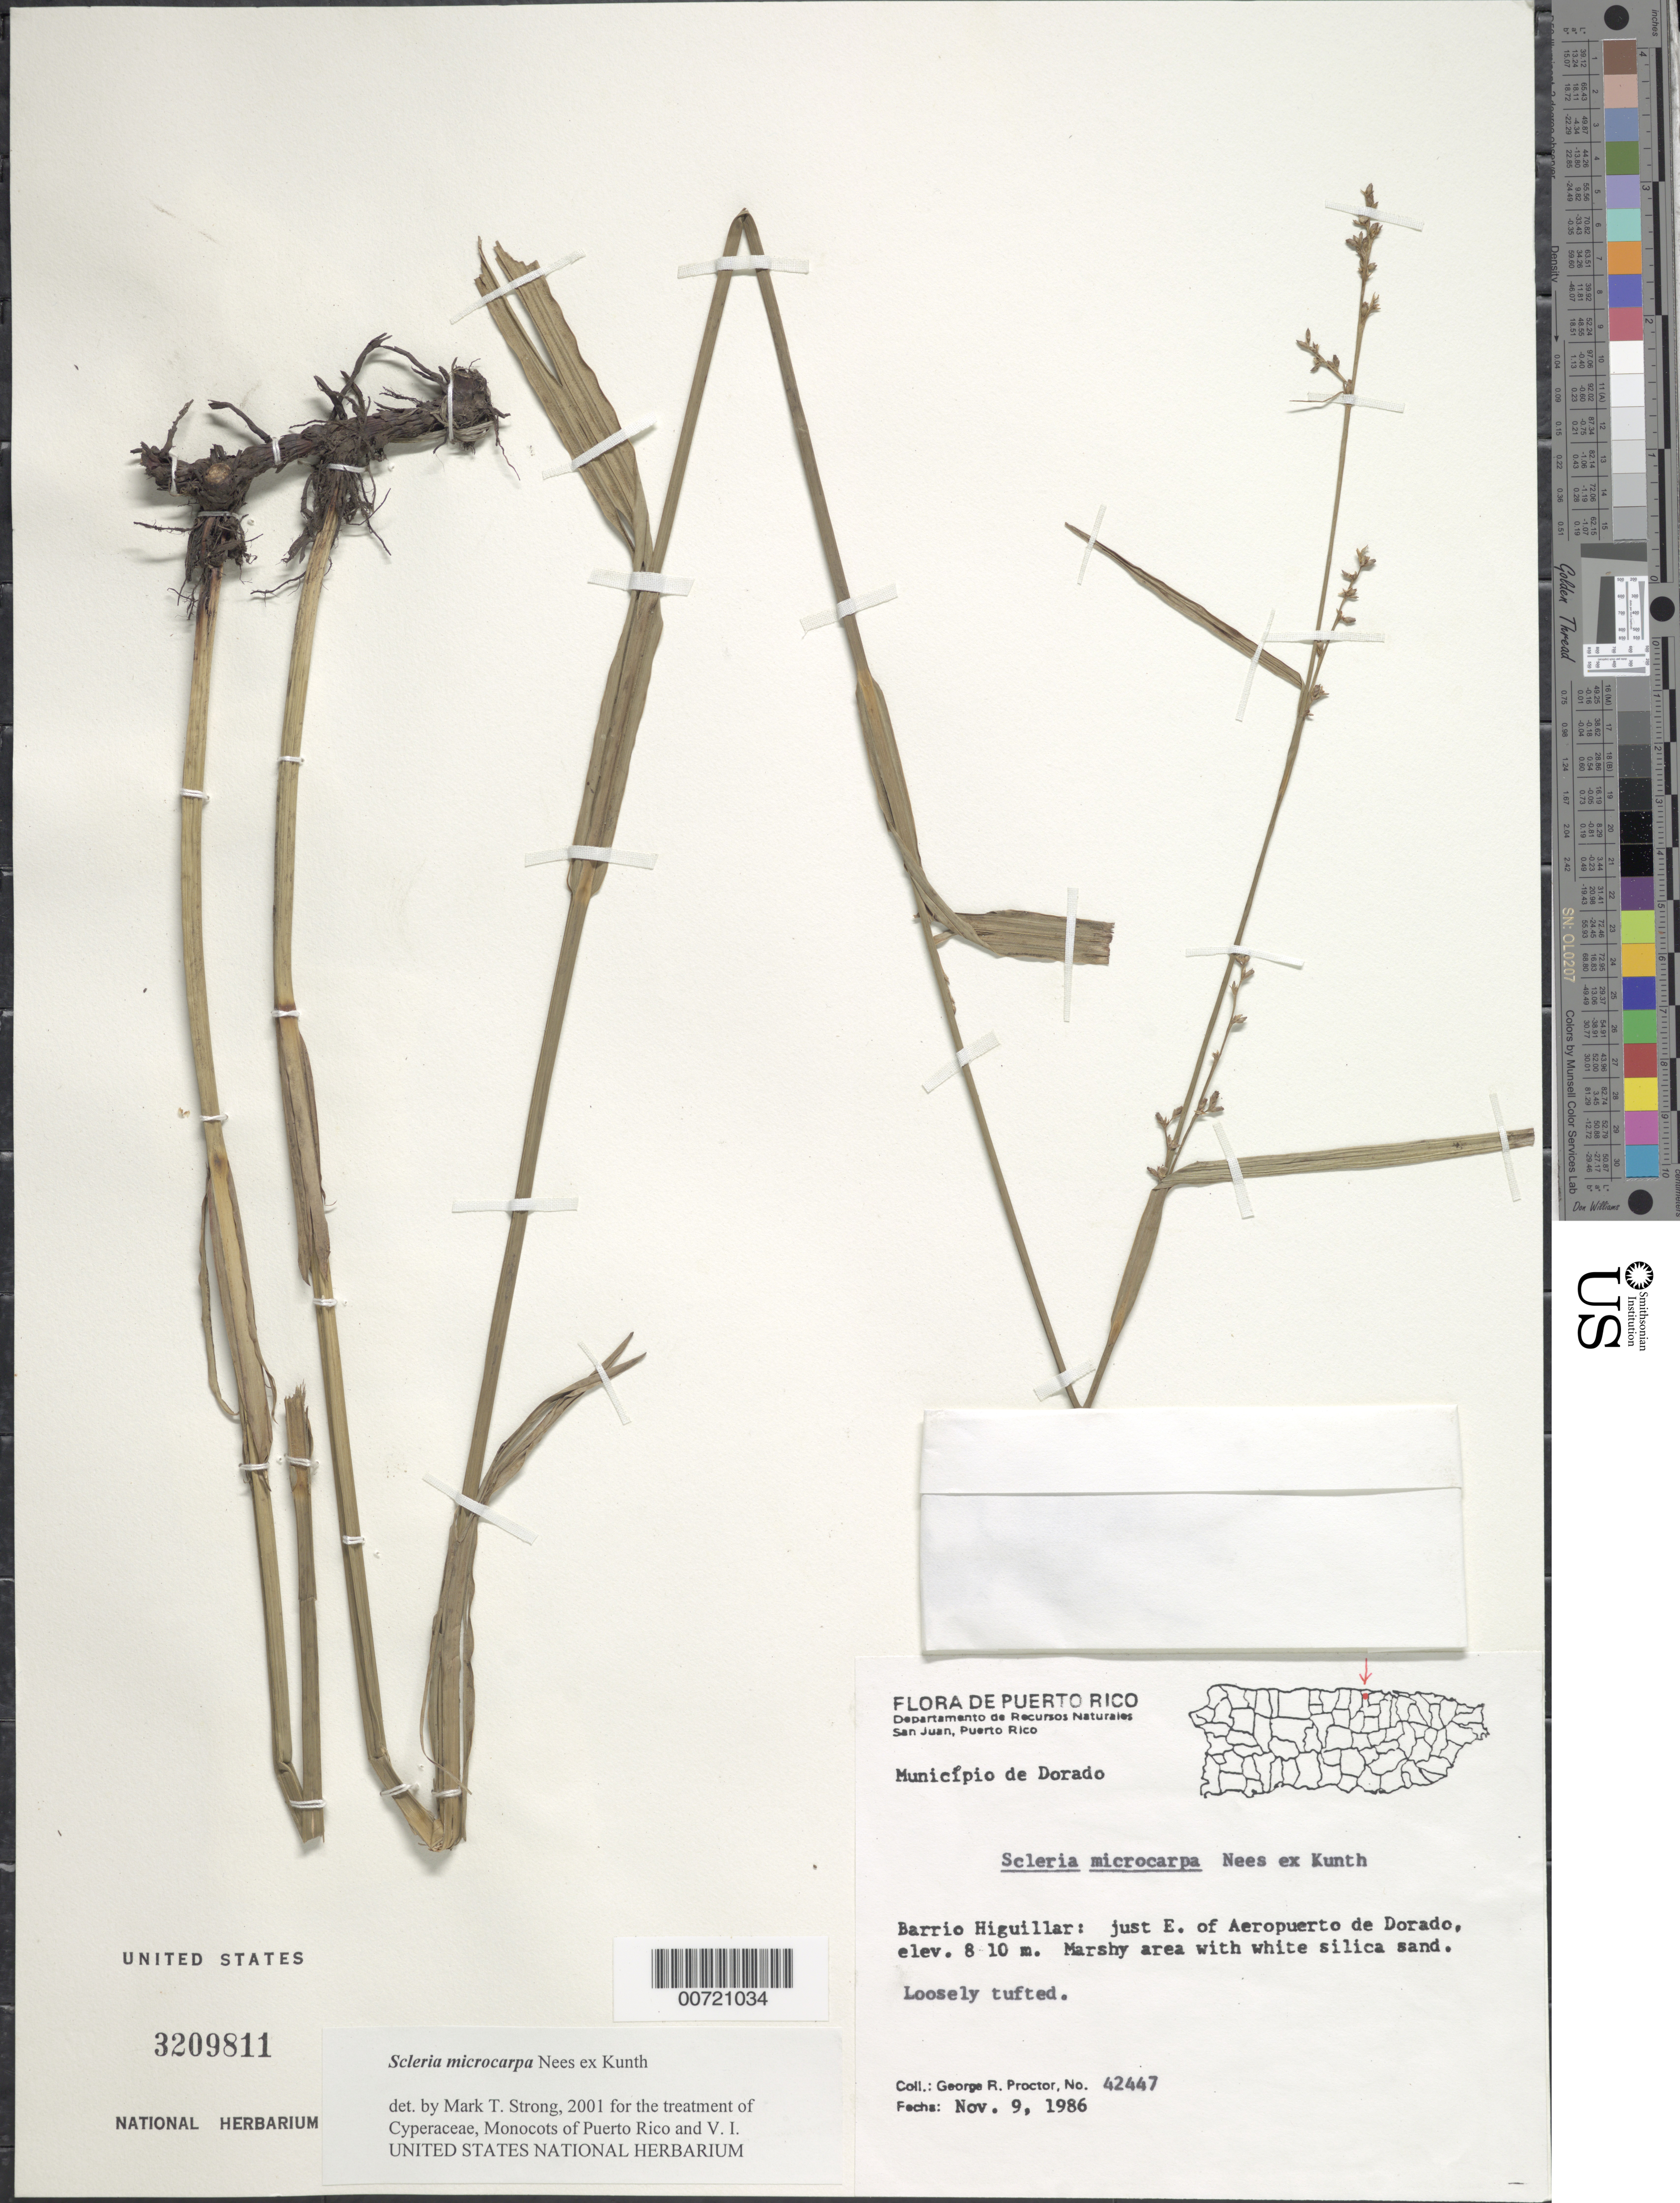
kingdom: Plantae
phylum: Tracheophyta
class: Liliopsida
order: Poales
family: Cyperaceae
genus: Scleria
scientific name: Scleria microcarpa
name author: Nees ex Kunth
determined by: Strong, M. T., (US), Smithsonian Institution - National Museum of Natural History (UNITED STATES)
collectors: G. R. Proctor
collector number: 42447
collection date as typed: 09 Nov 1986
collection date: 1986-11-09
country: Puerto Rico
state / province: Dorado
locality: Dorado: Barrio Higuillar, just E of Aeropuerto de Dorado.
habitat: Marshy area with white silica sand.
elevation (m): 8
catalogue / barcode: US 3209811